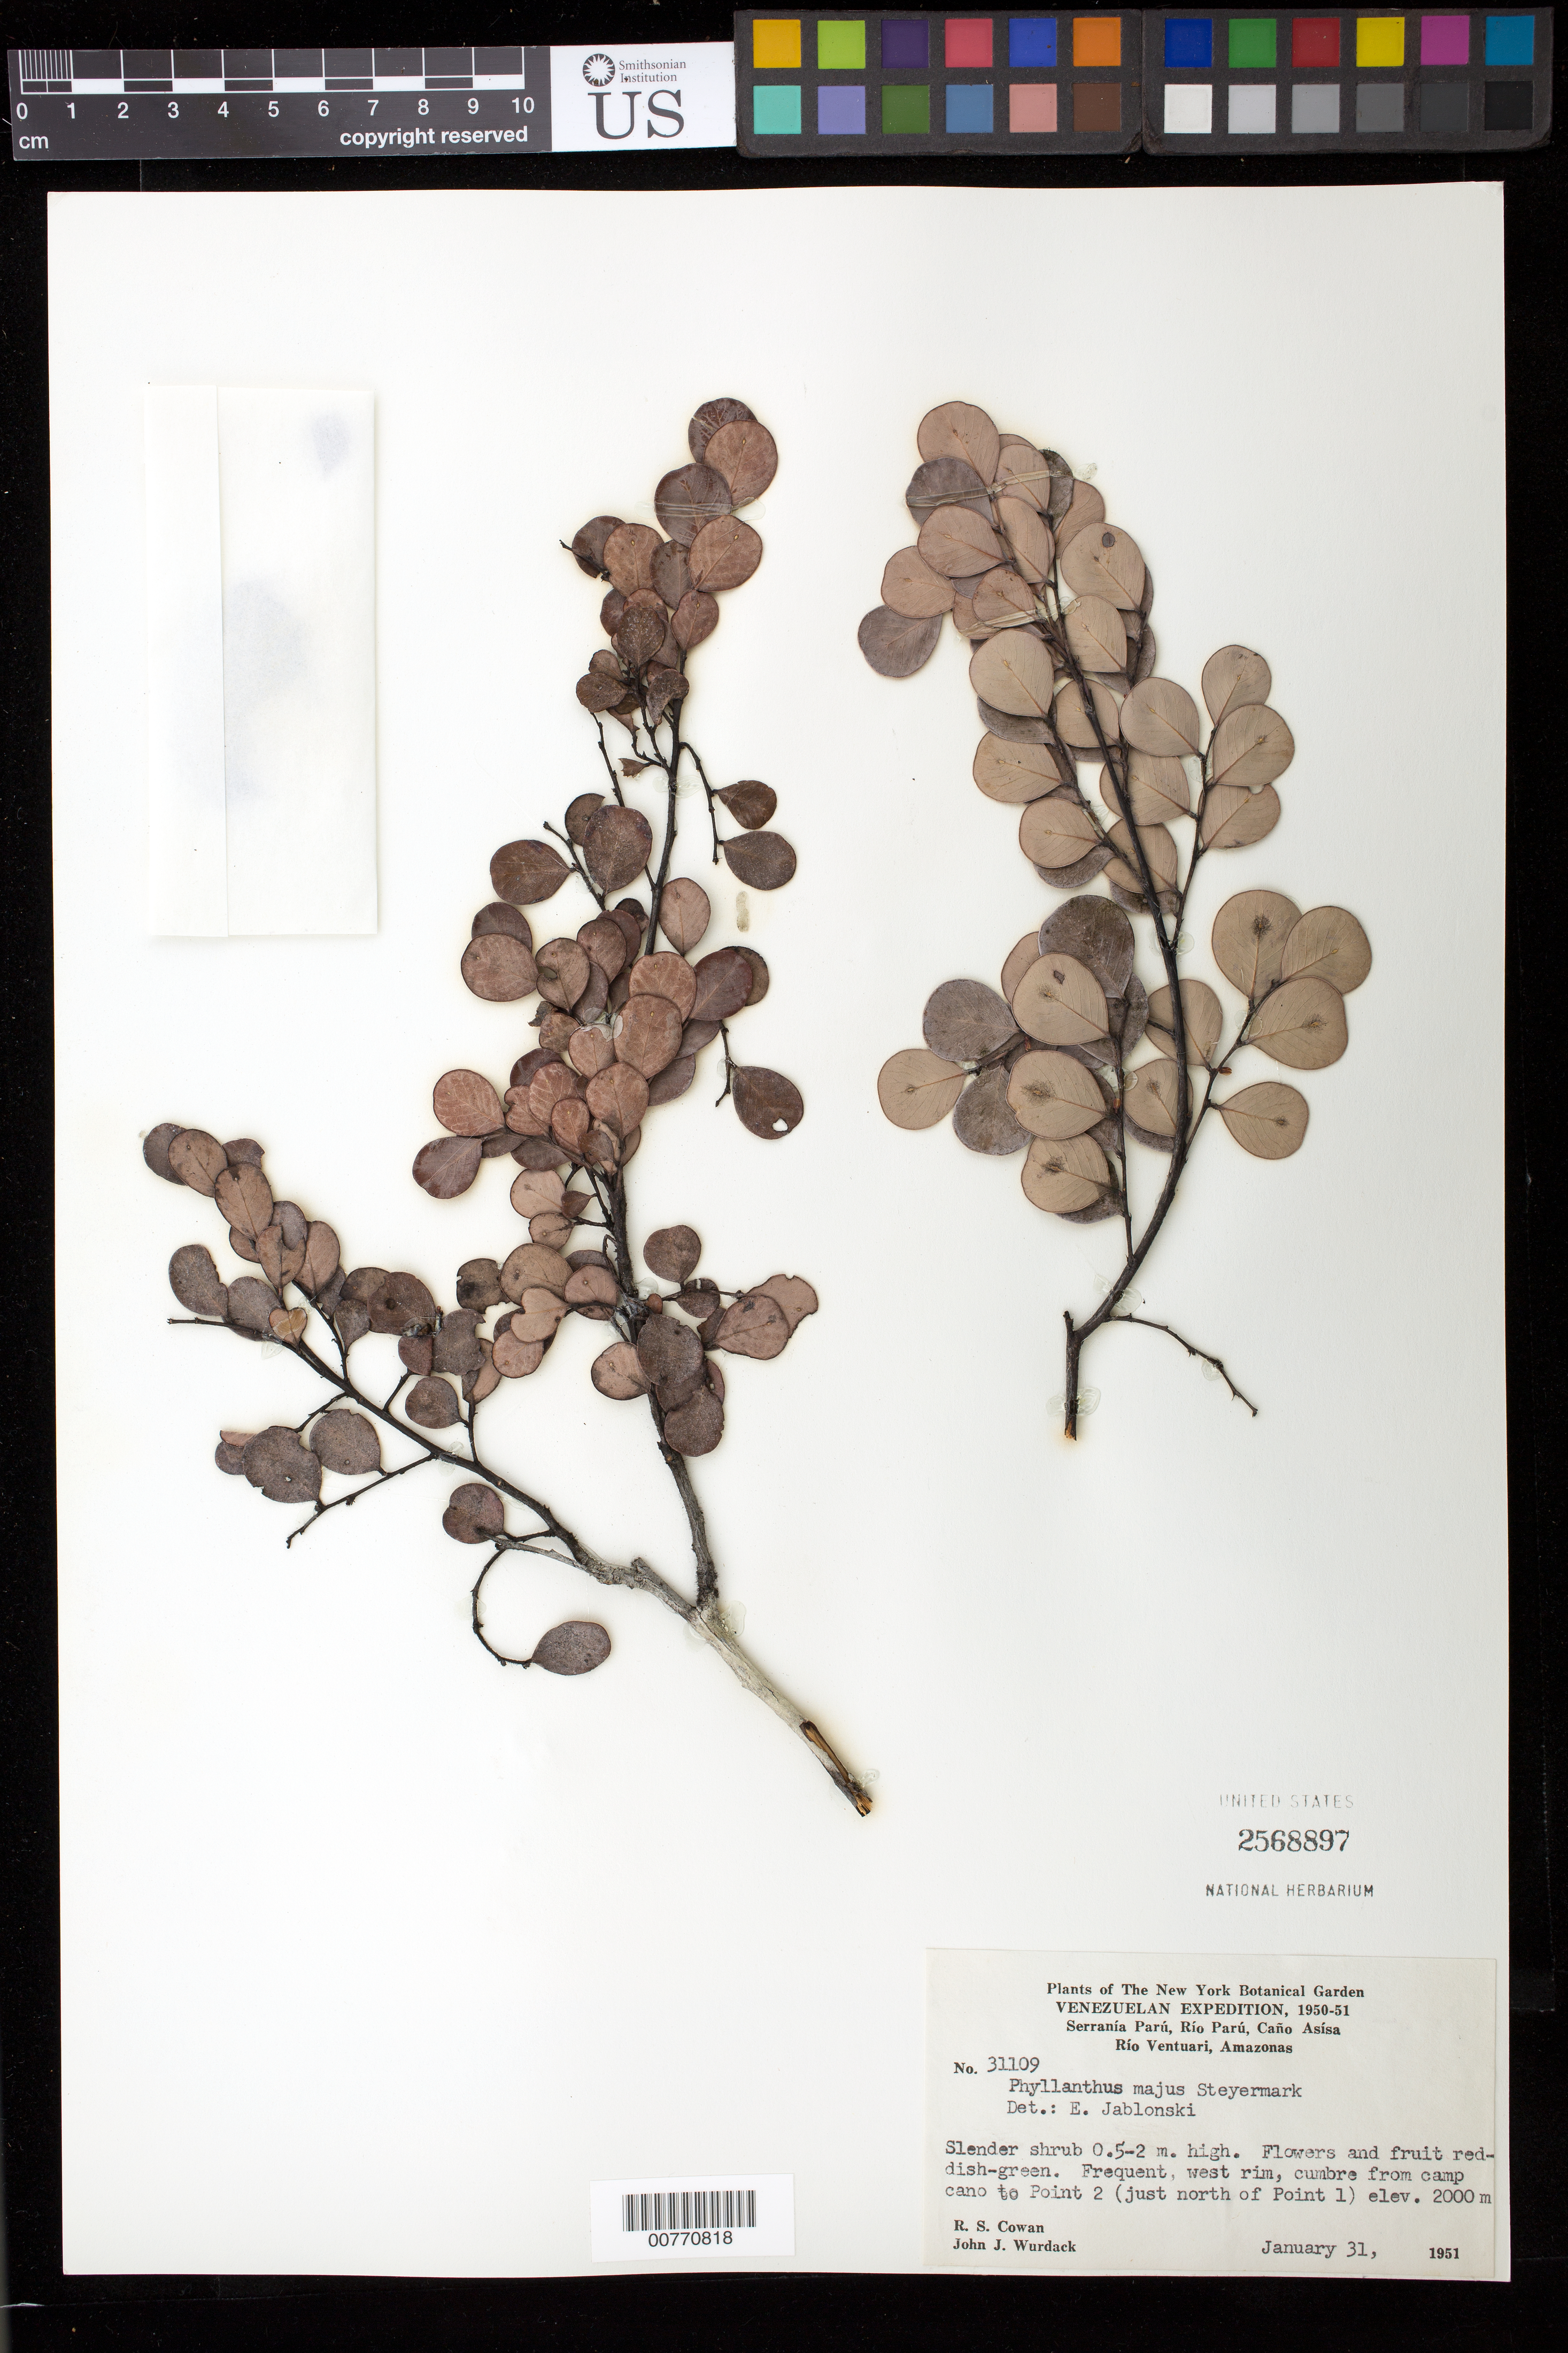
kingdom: Plantae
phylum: Tracheophyta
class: Magnoliopsida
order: Malpighiales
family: Phyllanthaceae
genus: Phyllanthus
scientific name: Phyllanthus majus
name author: Steyerm.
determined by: Jablonski, E. F.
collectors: R. S. Cowan & J. J. Wurdack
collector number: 31109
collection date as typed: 31-Jan-51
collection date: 1951-01-31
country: Venezuela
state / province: Amazonas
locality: Serranía Parú, camp caño to Point 2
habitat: Cumbre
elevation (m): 2000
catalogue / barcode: US 2568897